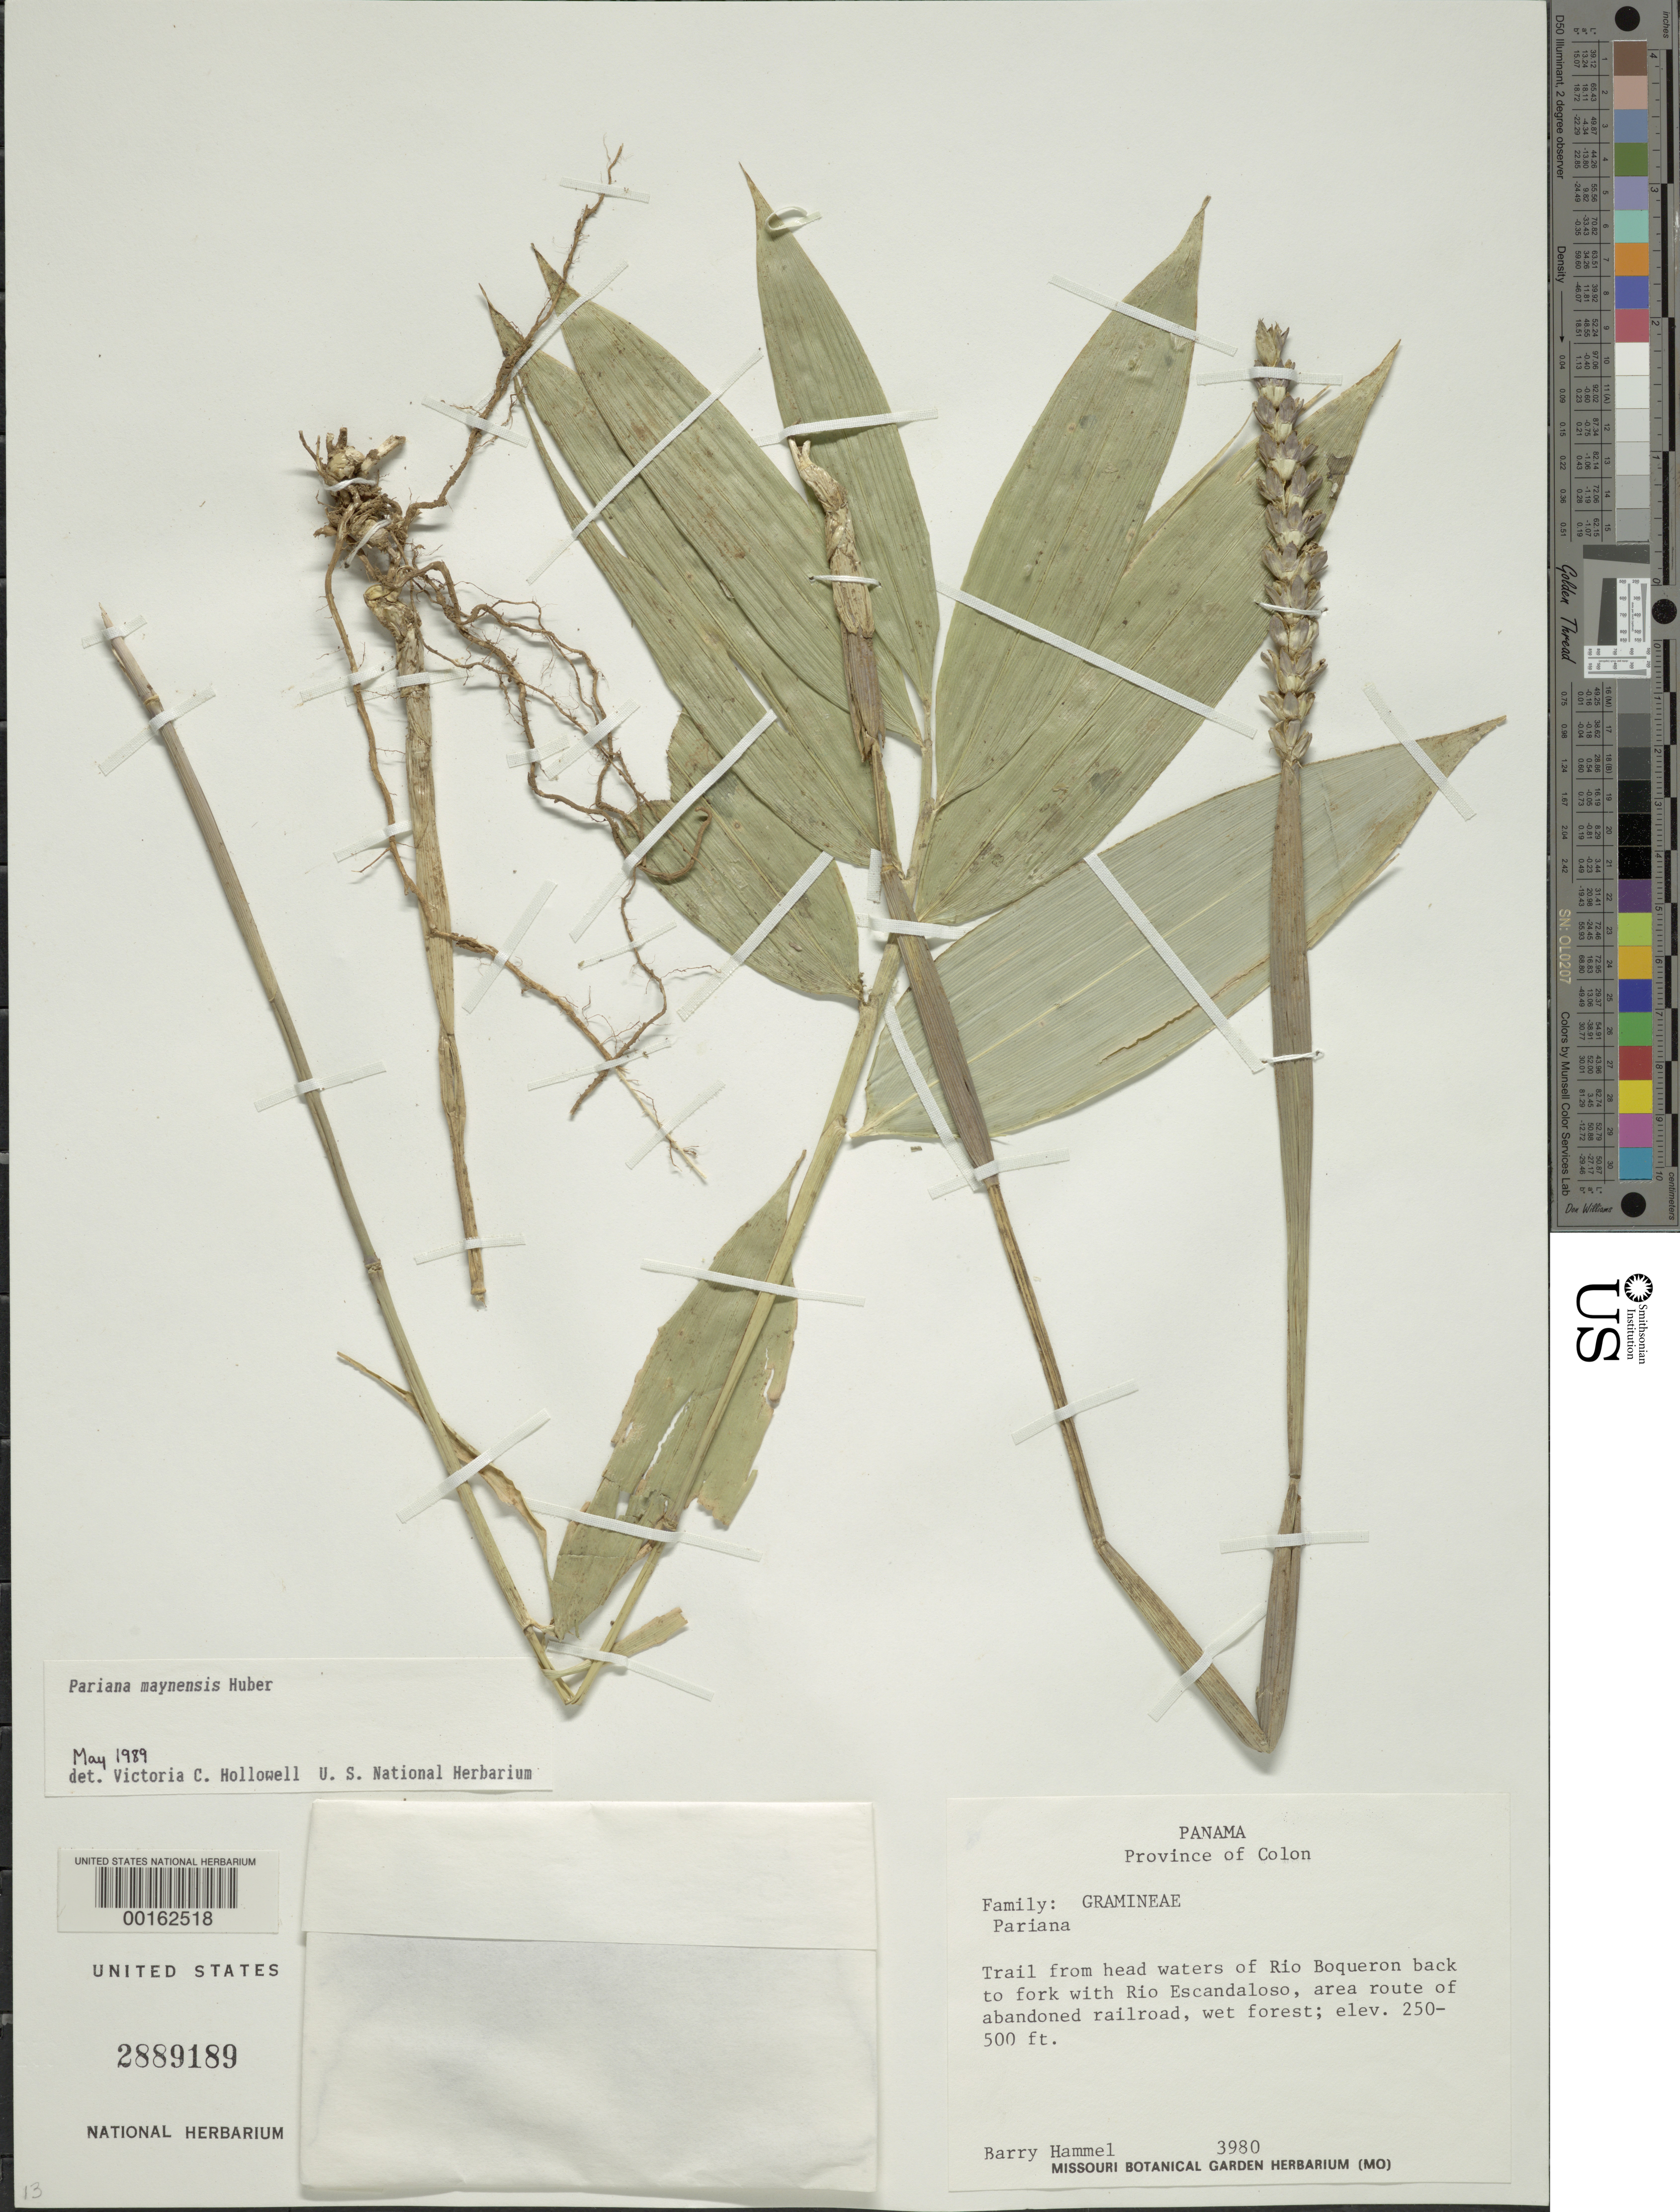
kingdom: Plantae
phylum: Tracheophyta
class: Liliopsida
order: Poales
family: Poaceae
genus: Pariana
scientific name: Pariana maynensis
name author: Huber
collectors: B. Hammel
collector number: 3980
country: Panama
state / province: Colón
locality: Rio Boqueron to Rio Escandaloso, area route of abandoned railroad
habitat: Wet forest, trail from headwaters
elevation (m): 76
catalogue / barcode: US 2889189